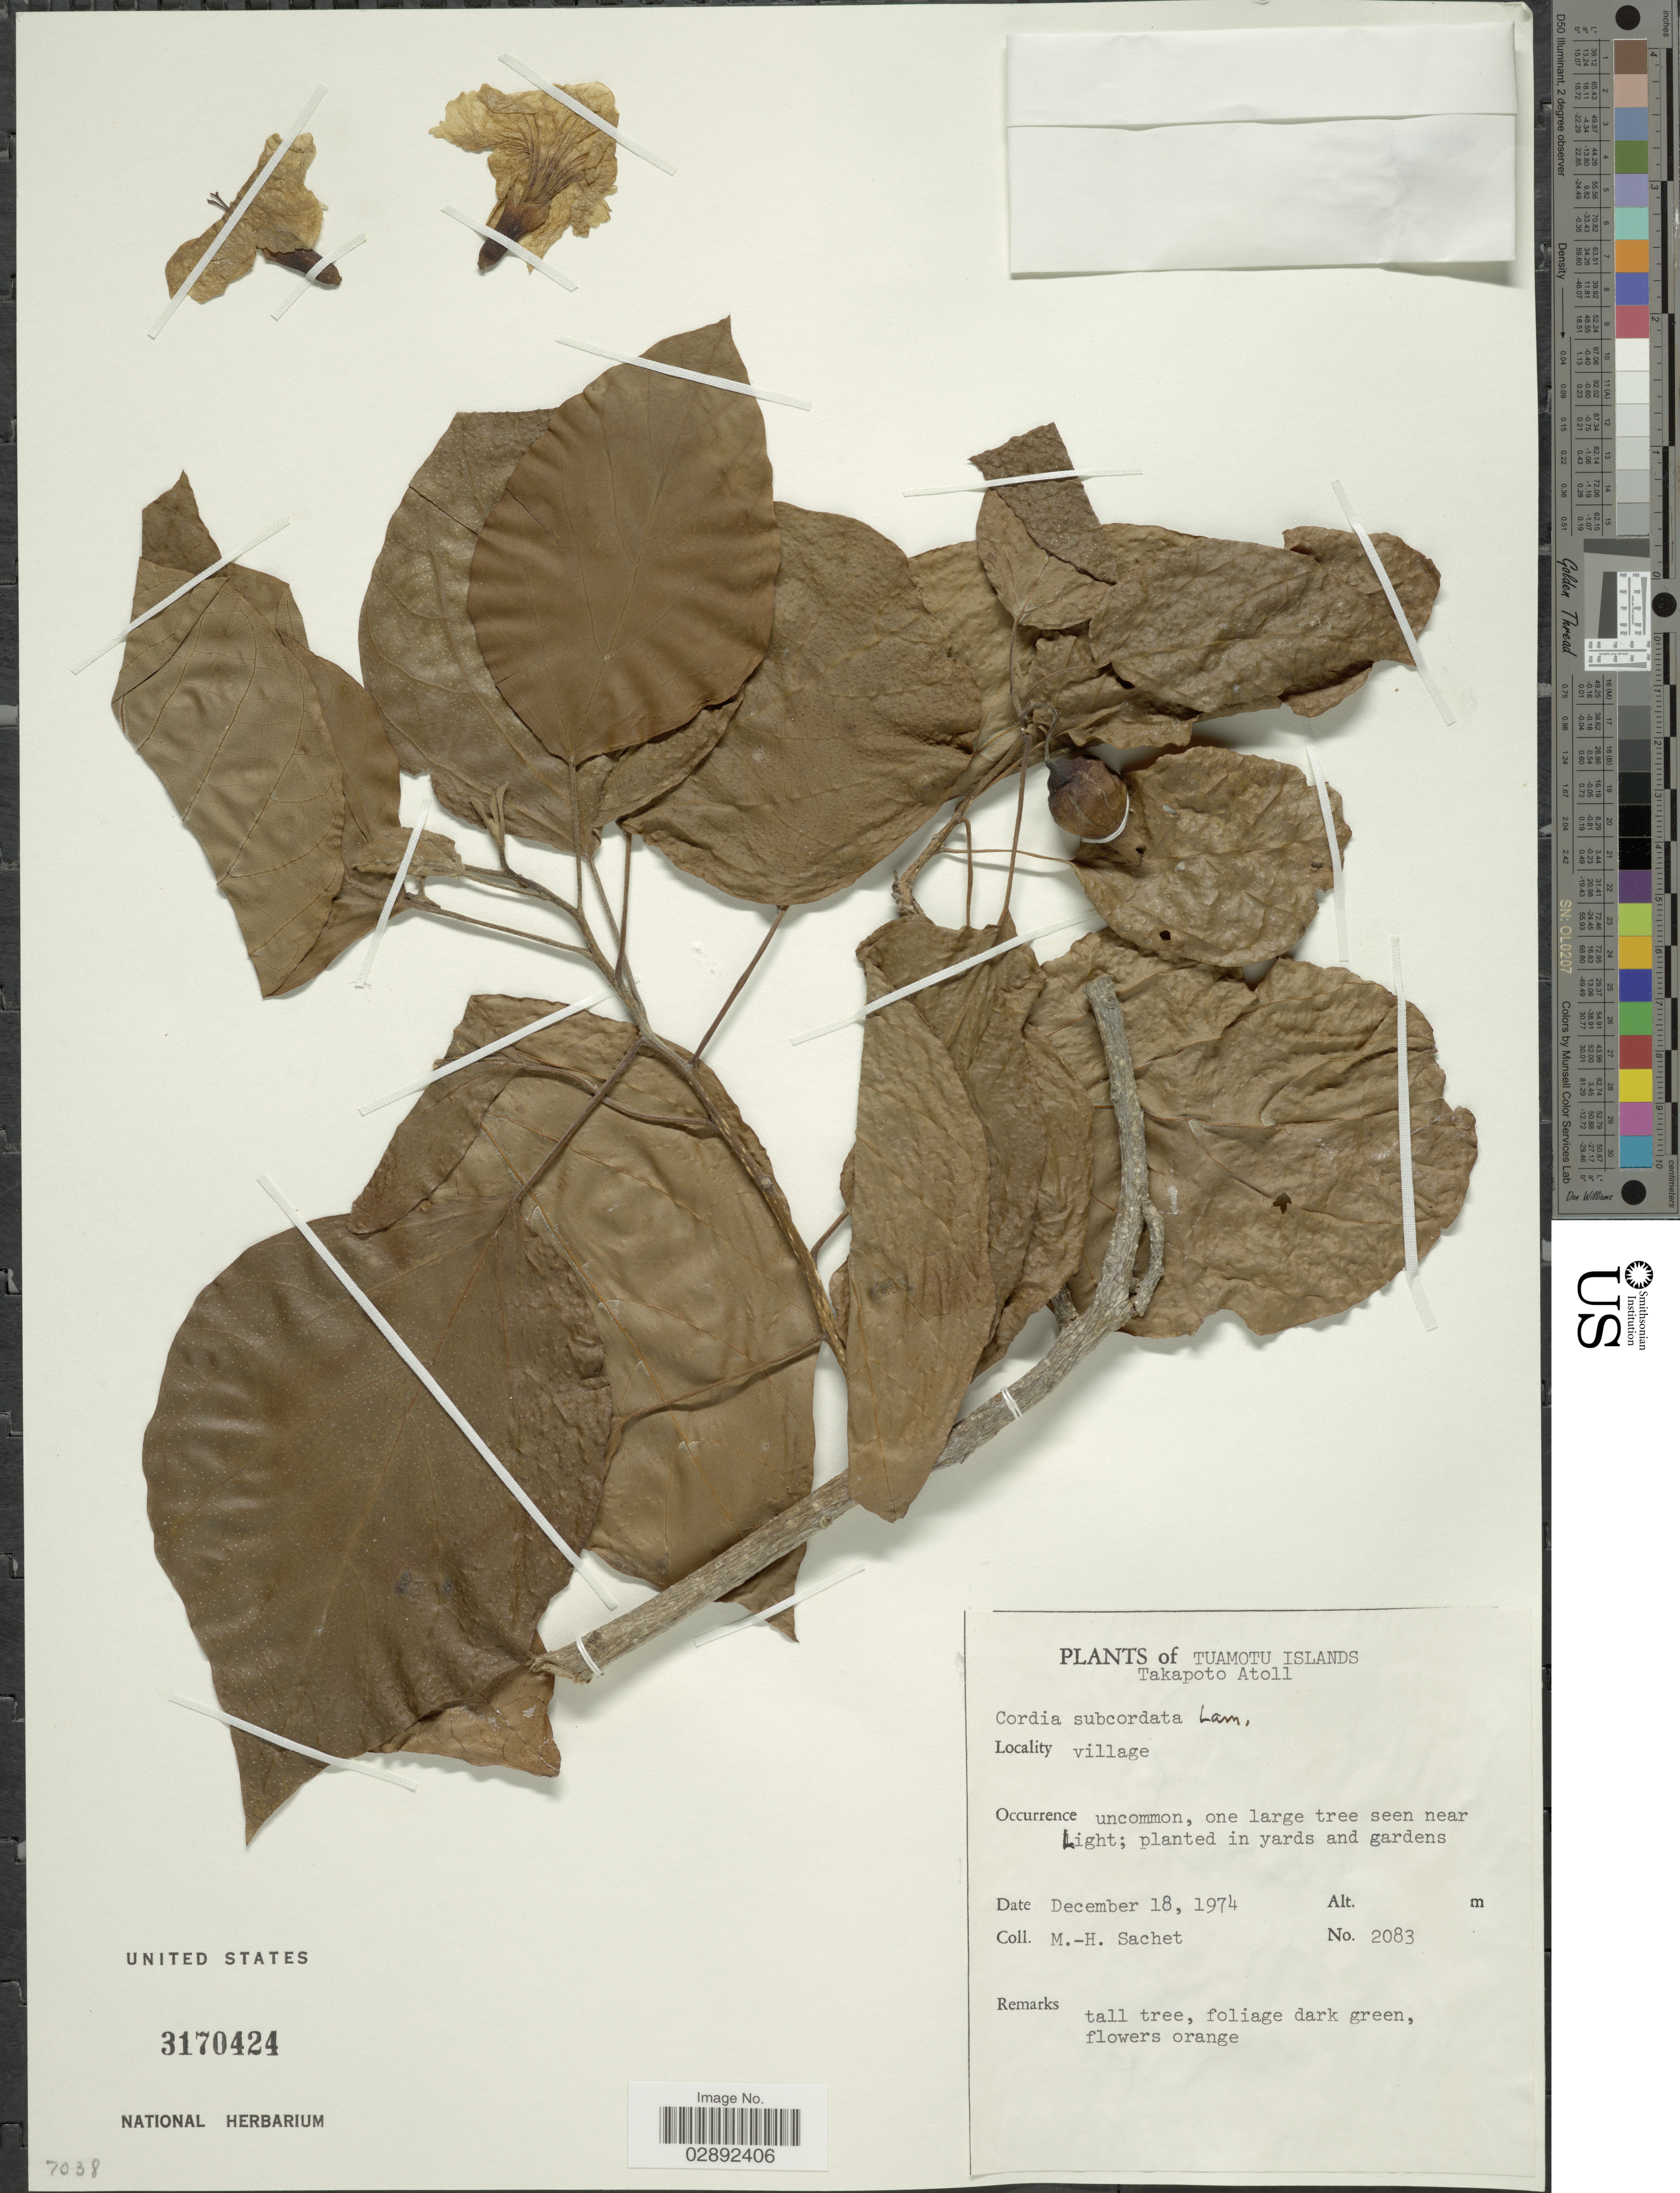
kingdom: Plantae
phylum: Tracheophyta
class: Magnoliopsida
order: Boraginales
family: Cordiaceae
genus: Cordia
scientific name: Cordia subcordata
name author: Lam.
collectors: M.-H. Sachet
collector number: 2083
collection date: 1974-12-18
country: French Polynesia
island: Takapoto Atoll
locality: Tuamotu Islands. Takapoto Atoll. Village.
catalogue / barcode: US 3170424